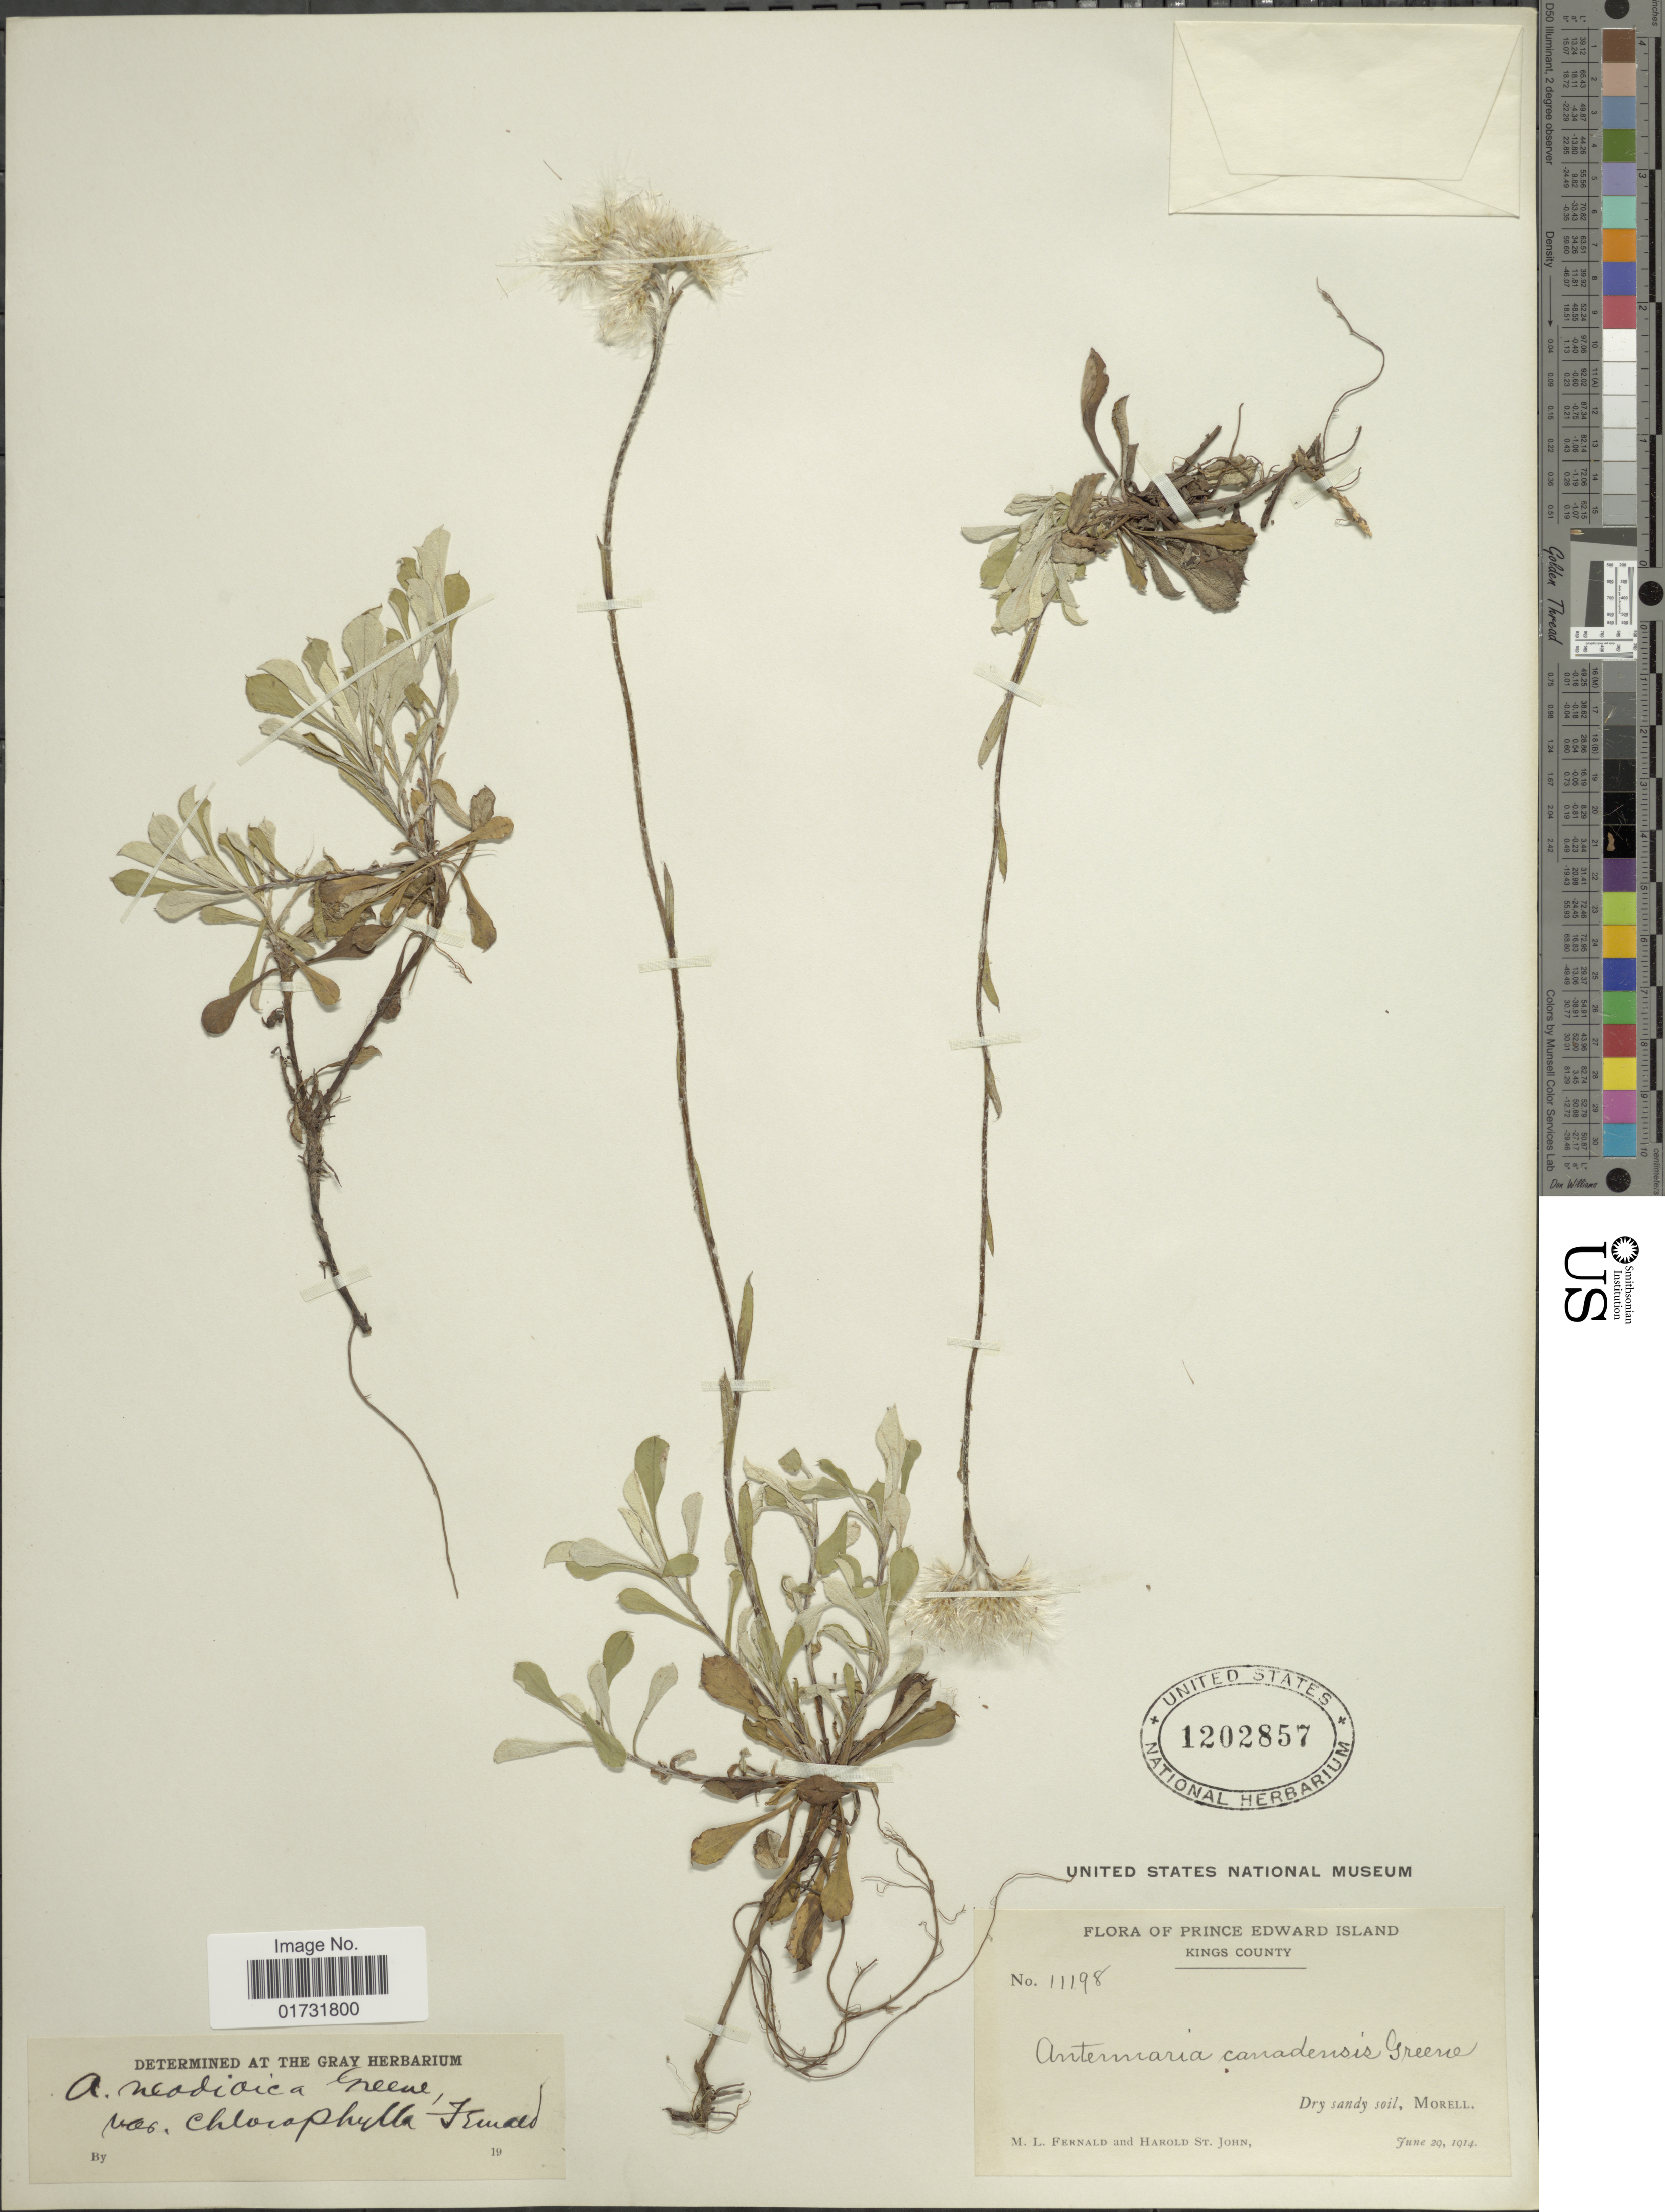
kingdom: Plantae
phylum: Tracheophyta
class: Magnoliopsida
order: Asterales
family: Asteraceae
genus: Antennaria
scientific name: Antennaria neodioica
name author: Greene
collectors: M. L. Fernald & H. St. John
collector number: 11198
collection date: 1914-06-29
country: Canada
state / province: Prince Edward Island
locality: Kings County. Morell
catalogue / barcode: US 1202857